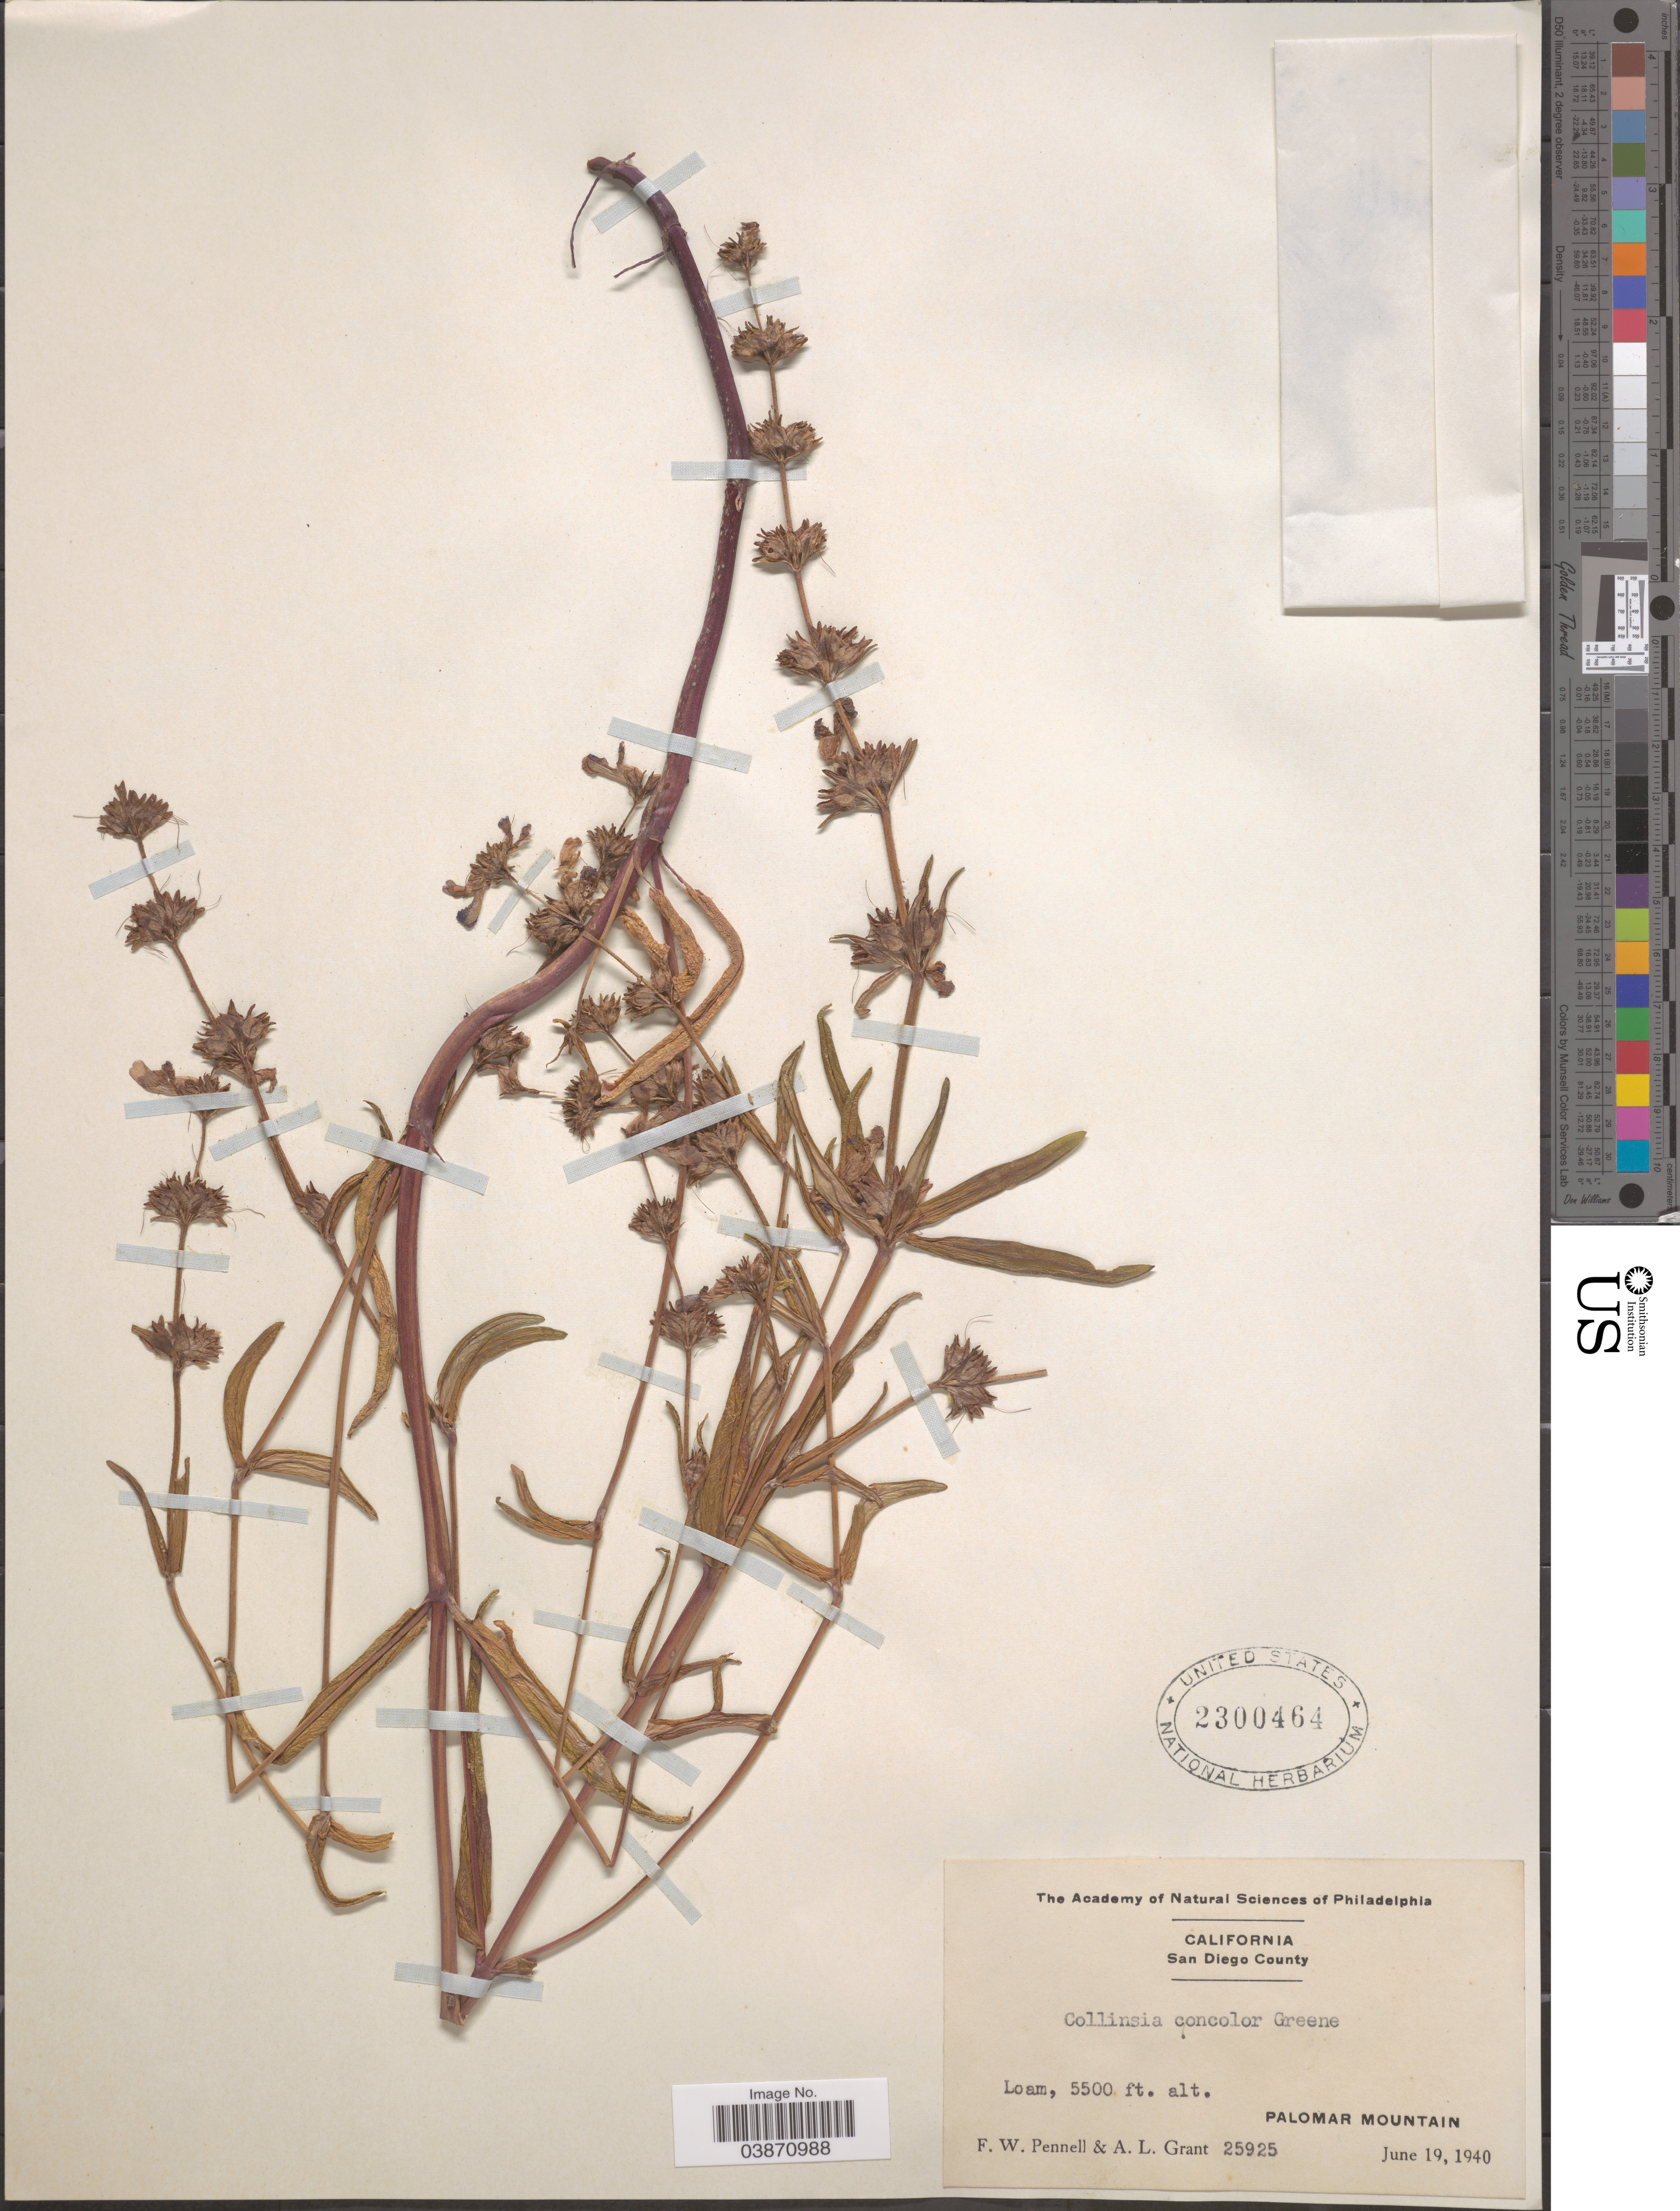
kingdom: Plantae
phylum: Tracheophyta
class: Magnoliopsida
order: Lamiales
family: Plantaginaceae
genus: Collinsia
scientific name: Collinsia concolor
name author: Greene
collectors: F. W. Pennell & A. L. Grant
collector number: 25925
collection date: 1940-06-19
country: United States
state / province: California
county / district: San Diego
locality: San Diego County. Loam. Palomar Mountain.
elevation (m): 1676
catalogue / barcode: US 2300464